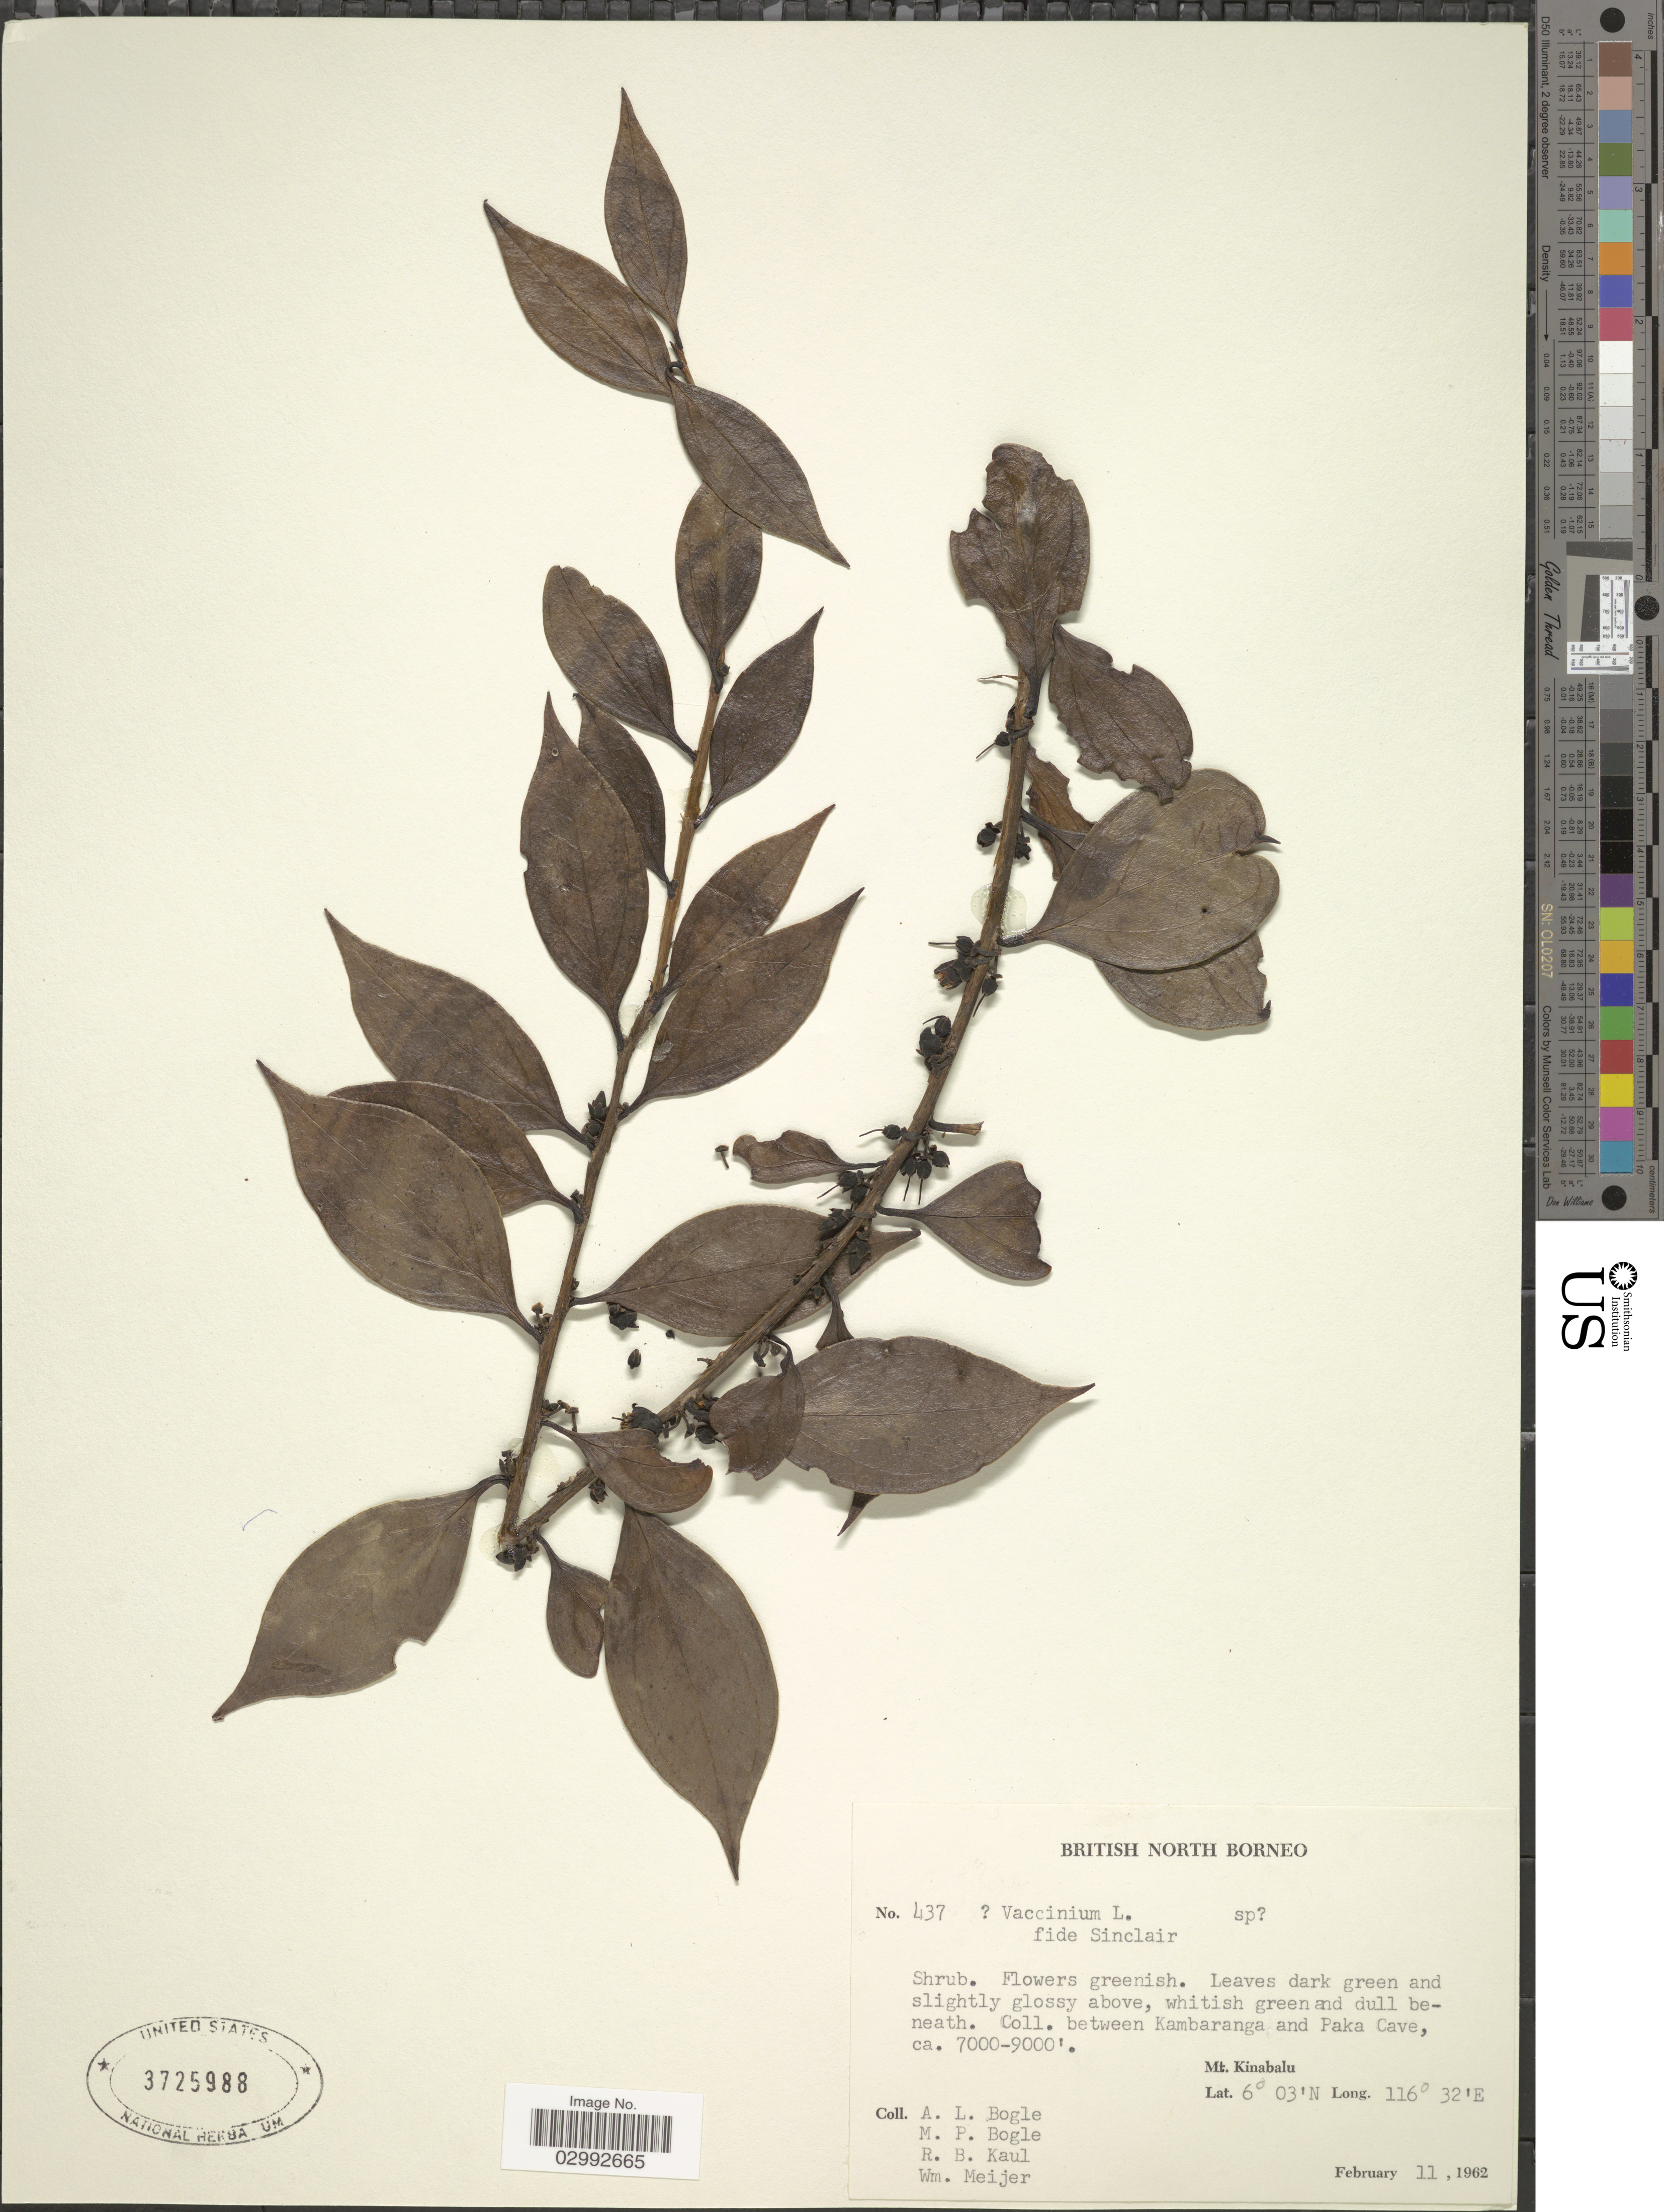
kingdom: Plantae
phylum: Tracheophyta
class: Magnoliopsida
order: Ericales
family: Ericaceae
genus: Gaultheria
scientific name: Gaultheria sp.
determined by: Tamayo, Maverick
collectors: Bogle, A.L., M. Bogle, R. Kaul & W. Meijer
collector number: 437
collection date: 1962-02-11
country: Malaysia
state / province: Sabah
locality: Between Kambaranga and Paka Cave, Mt. Kinabalu.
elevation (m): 2134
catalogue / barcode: US 3725988